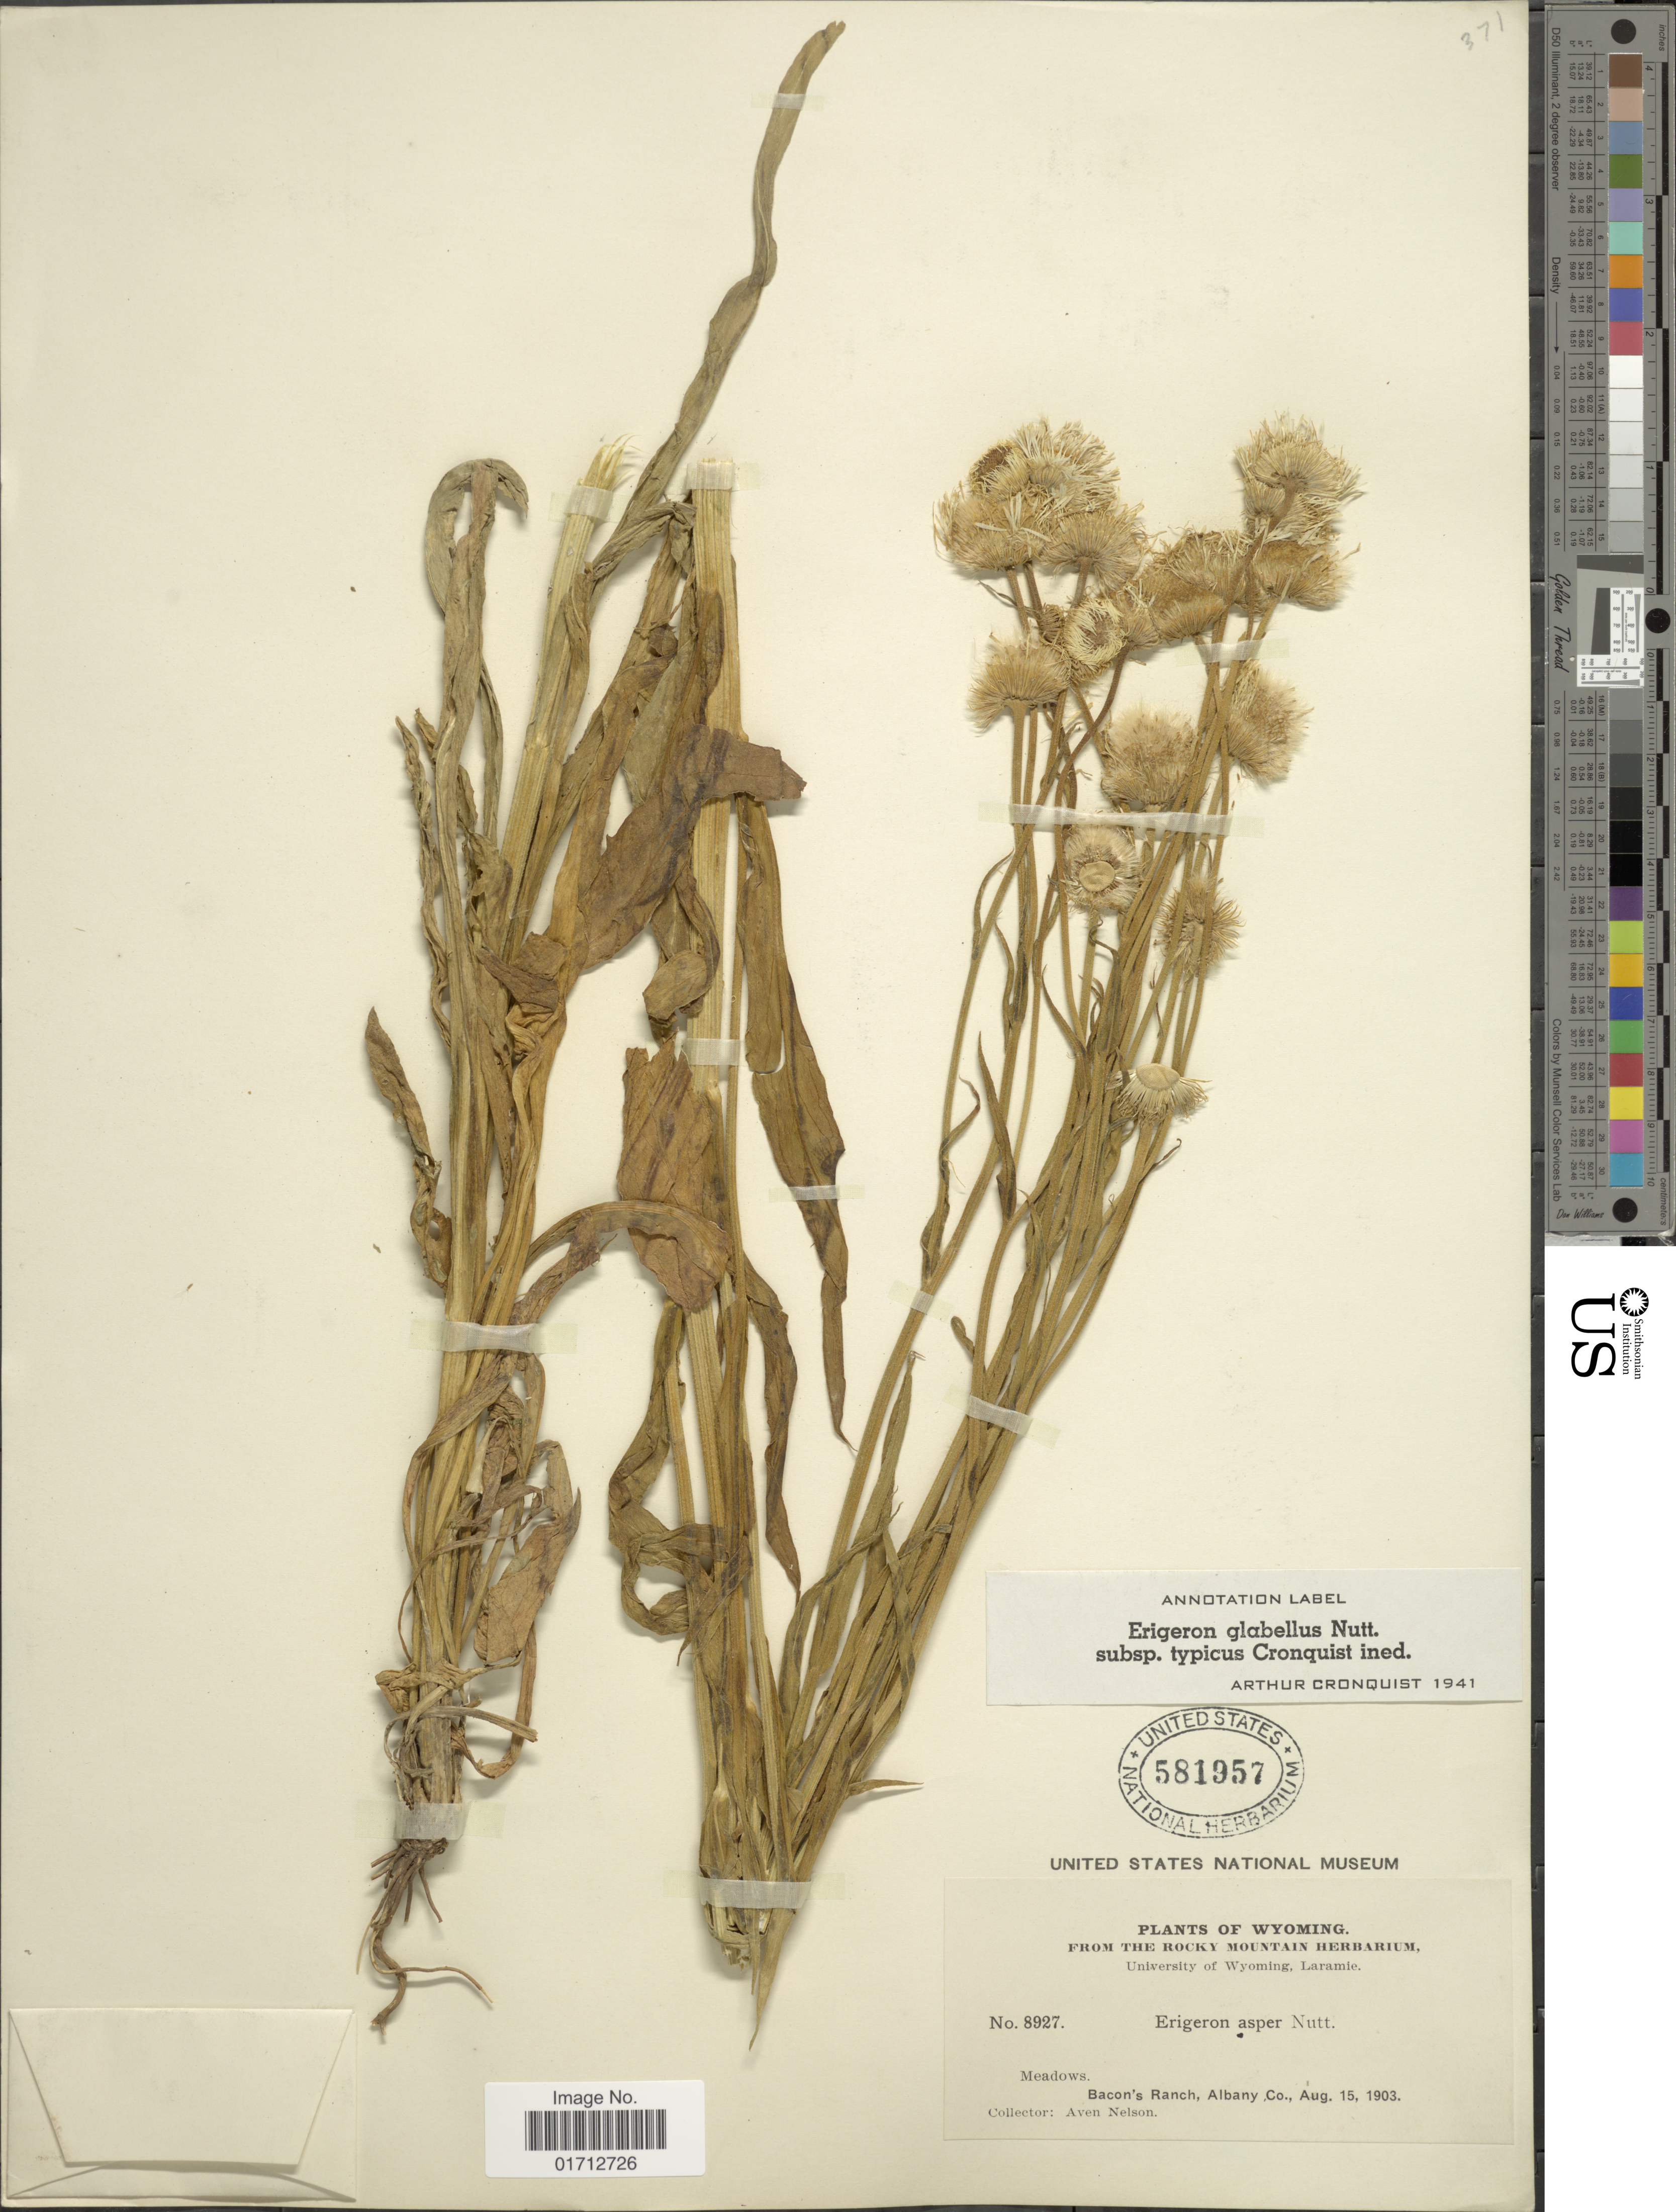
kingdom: Plantae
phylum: Tracheophyta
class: Magnoliopsida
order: Asterales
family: Asteraceae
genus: Erigeron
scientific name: Erigeron glabellus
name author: Nutt.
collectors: A. Nelson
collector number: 8927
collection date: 1903-08-15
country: United States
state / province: Wyoming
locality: Bacobn's Ranch, Albany Co.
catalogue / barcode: US 581957